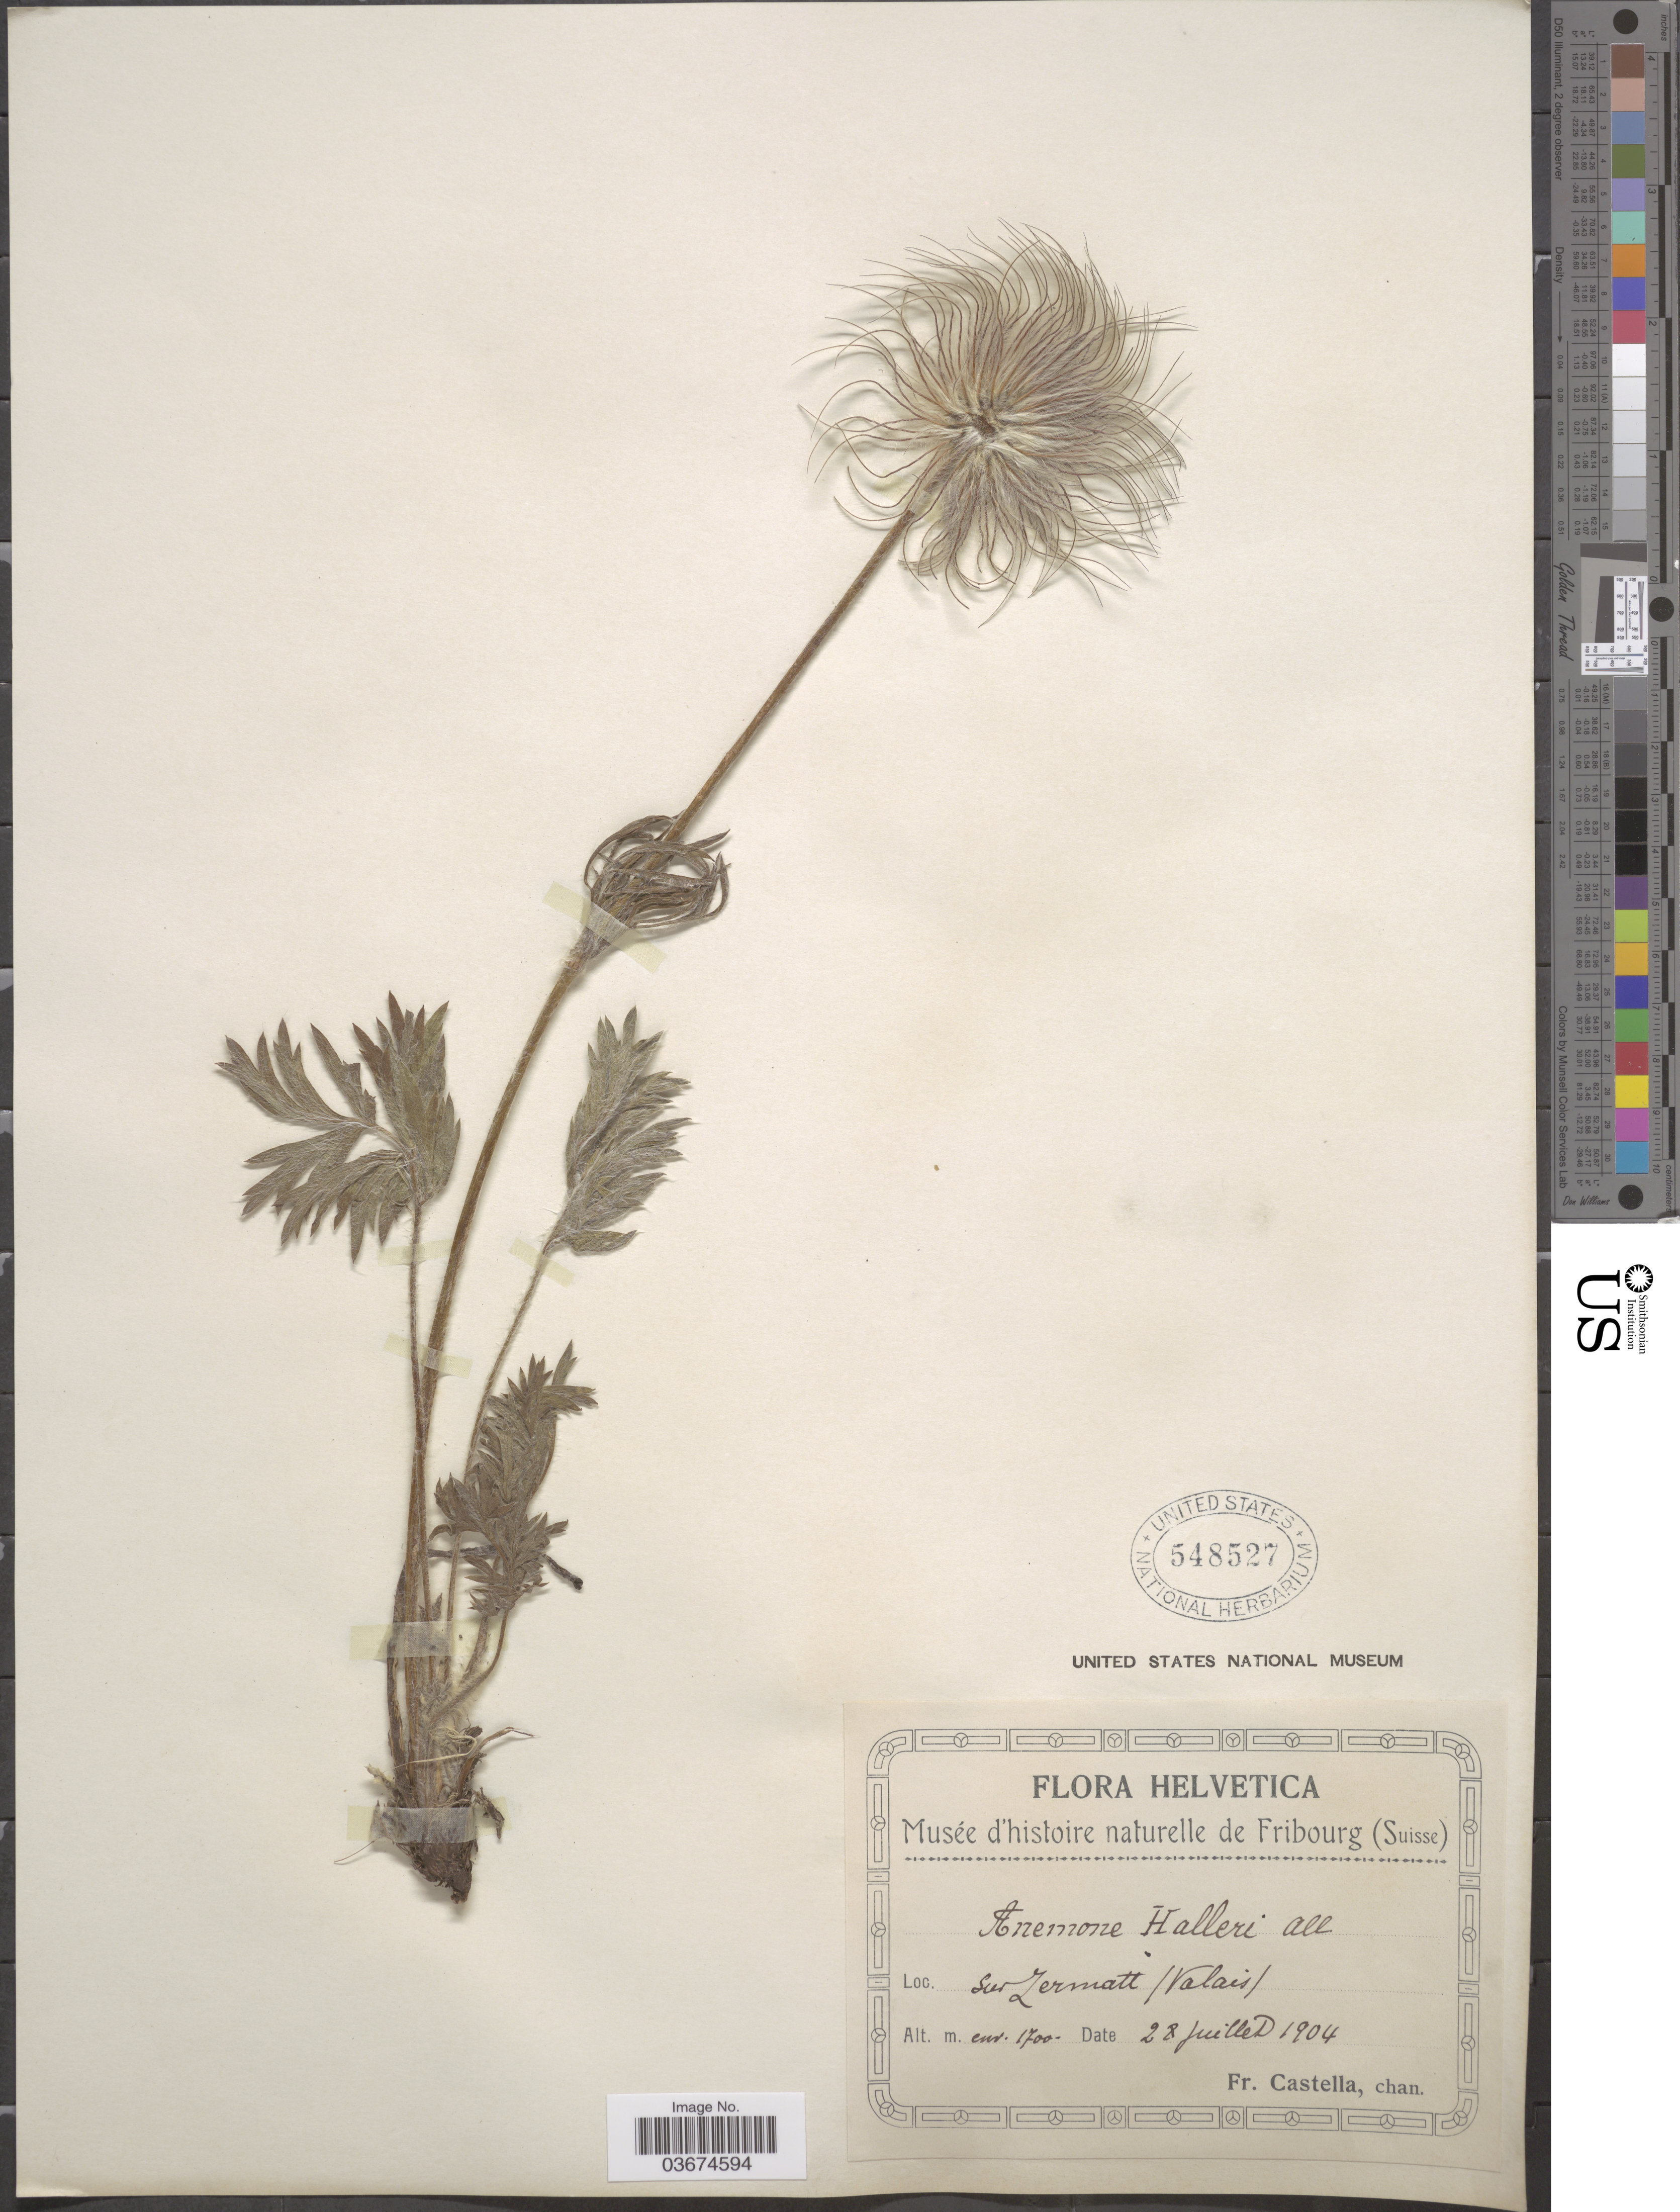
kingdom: Plantae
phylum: Tracheophyta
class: Magnoliopsida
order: Ranunculales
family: Ranunculaceae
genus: Pulsatilla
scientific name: Pulsatilla halleri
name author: (All.) Willd.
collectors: Fr. Castella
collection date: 1904-07-28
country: Switzerland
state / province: Valais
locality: Helvetica. Sur Zermatt.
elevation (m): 1700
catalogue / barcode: US 548527